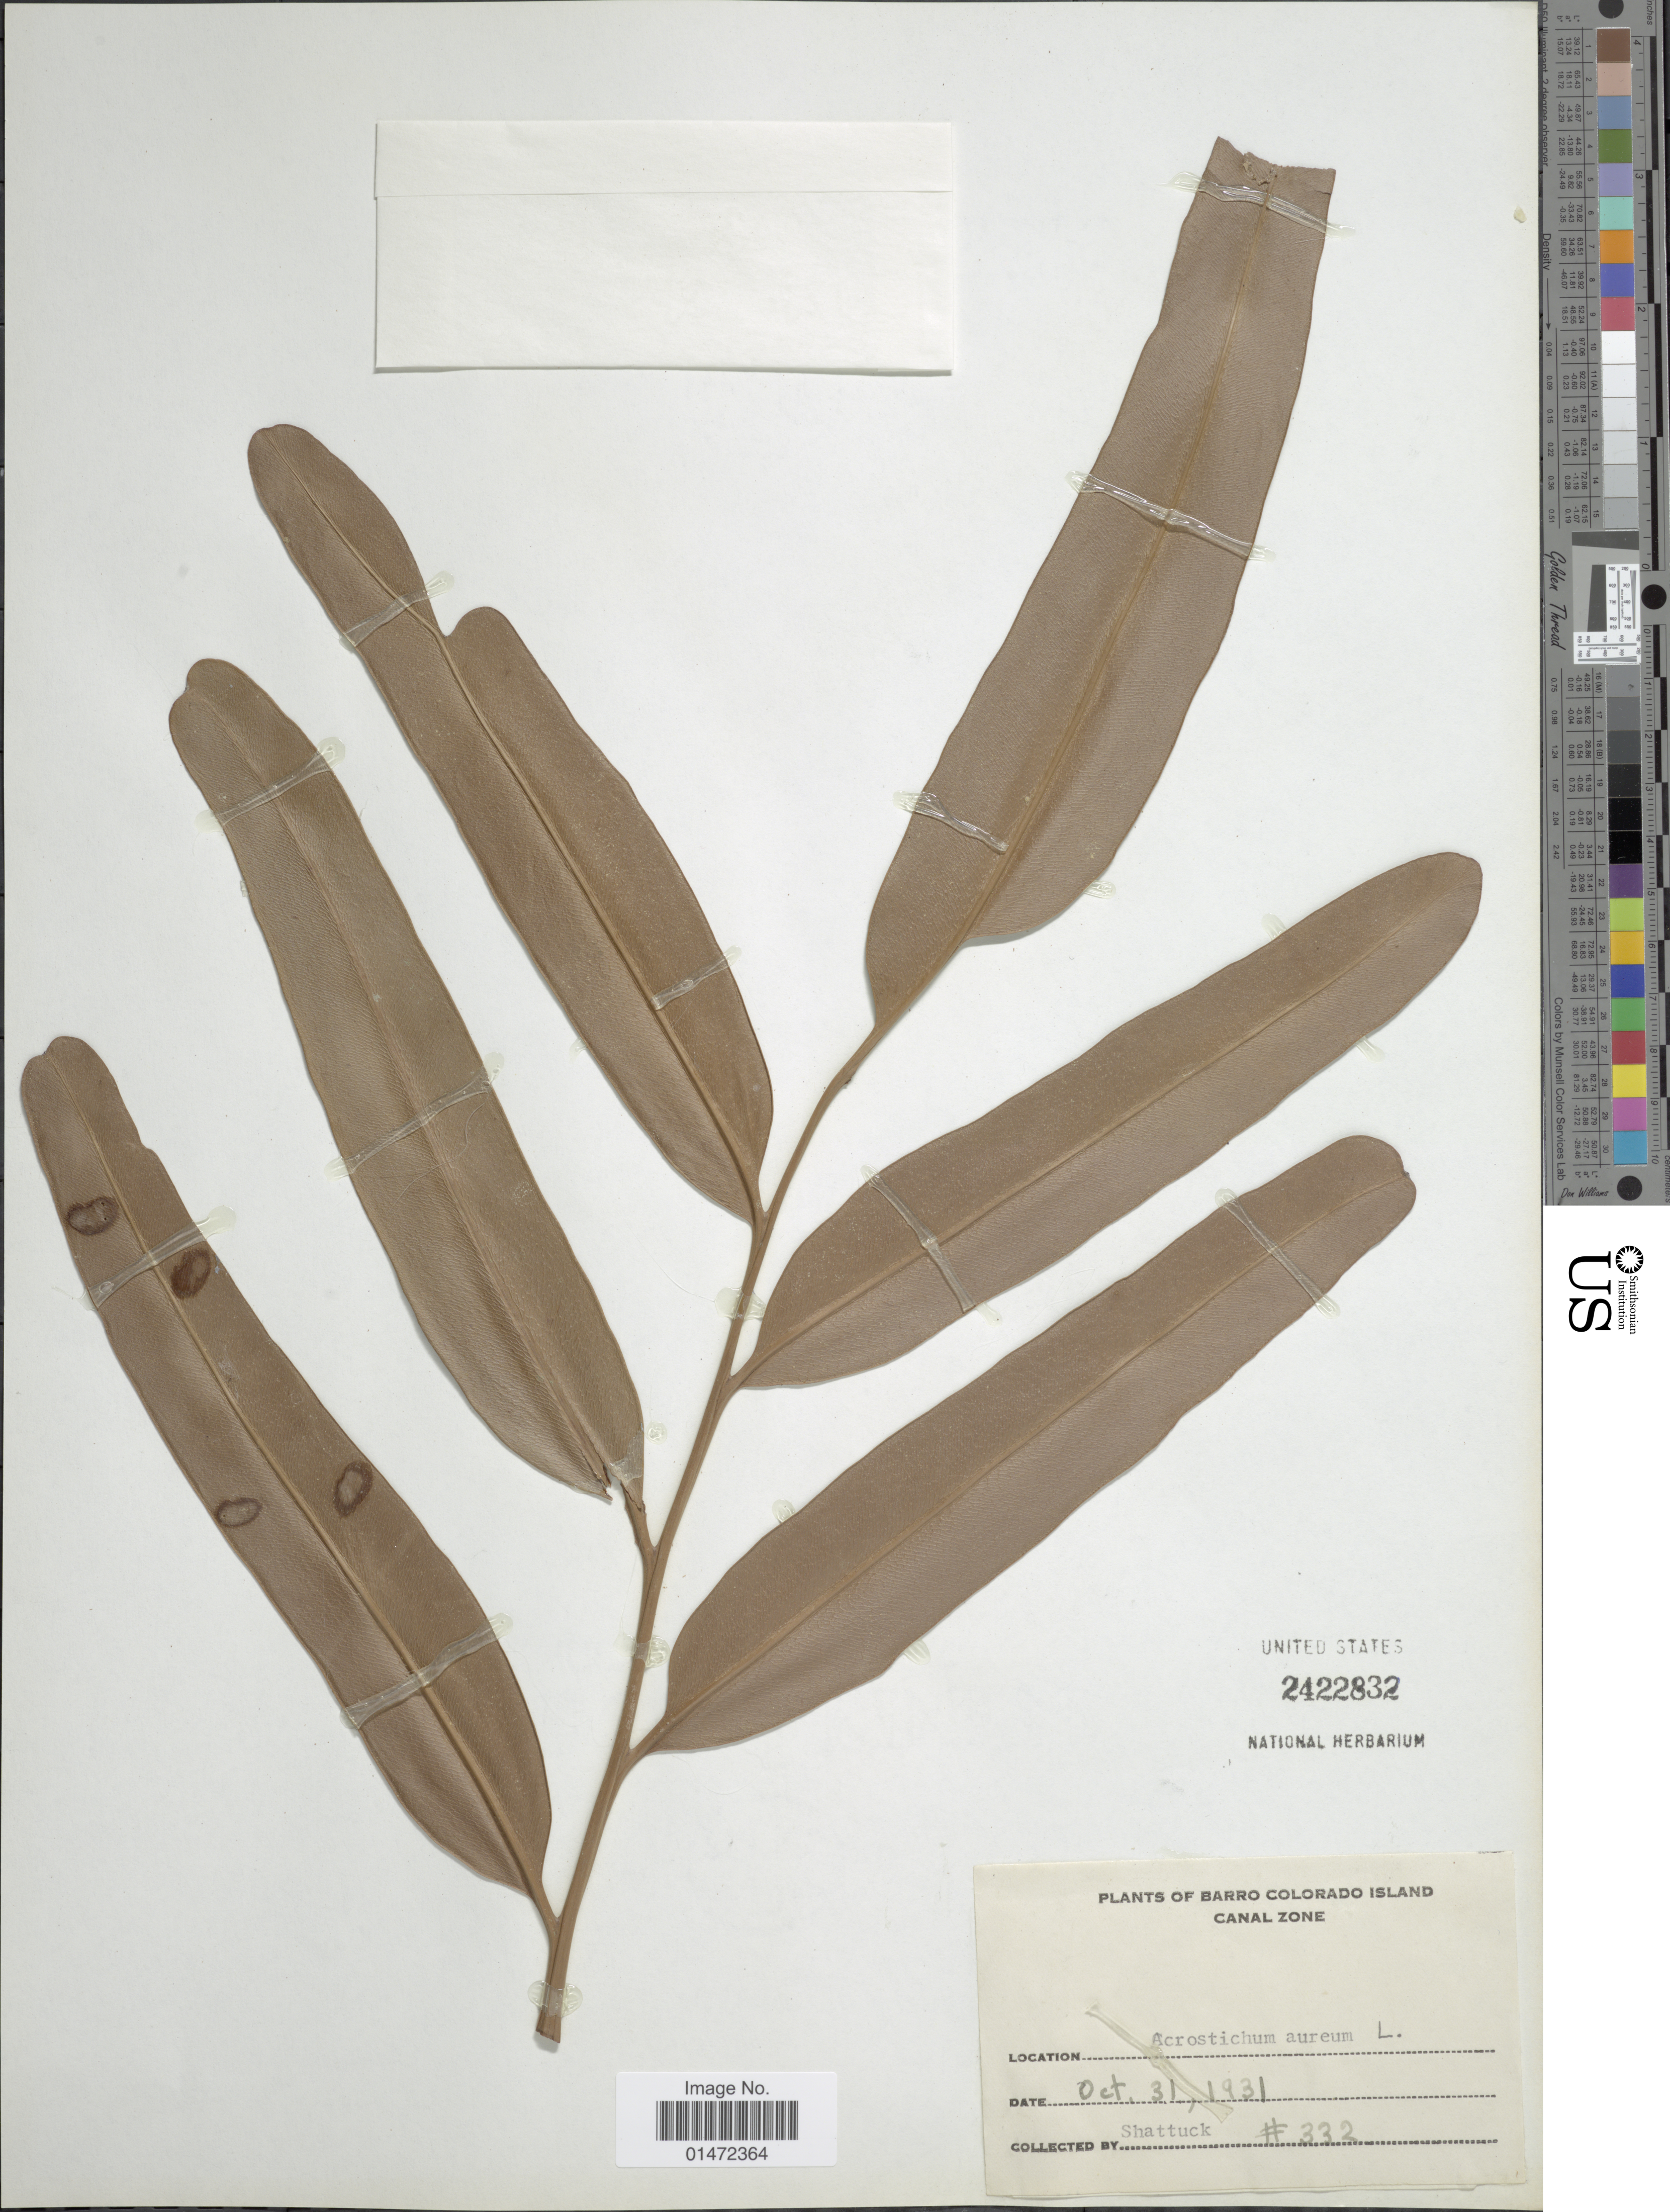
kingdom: Plantae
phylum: Tracheophyta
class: Polypodiopsida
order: Polypodiales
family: Pteridaceae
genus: Acrostichum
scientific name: Acrostichum aureum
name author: L.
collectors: Shattuck, --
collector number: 332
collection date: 1931-10-31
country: Panama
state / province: Panamá Oeste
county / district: Canal Zone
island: Barro Colorado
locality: Barro Colorado Island. Canal Zone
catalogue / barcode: US 2422832